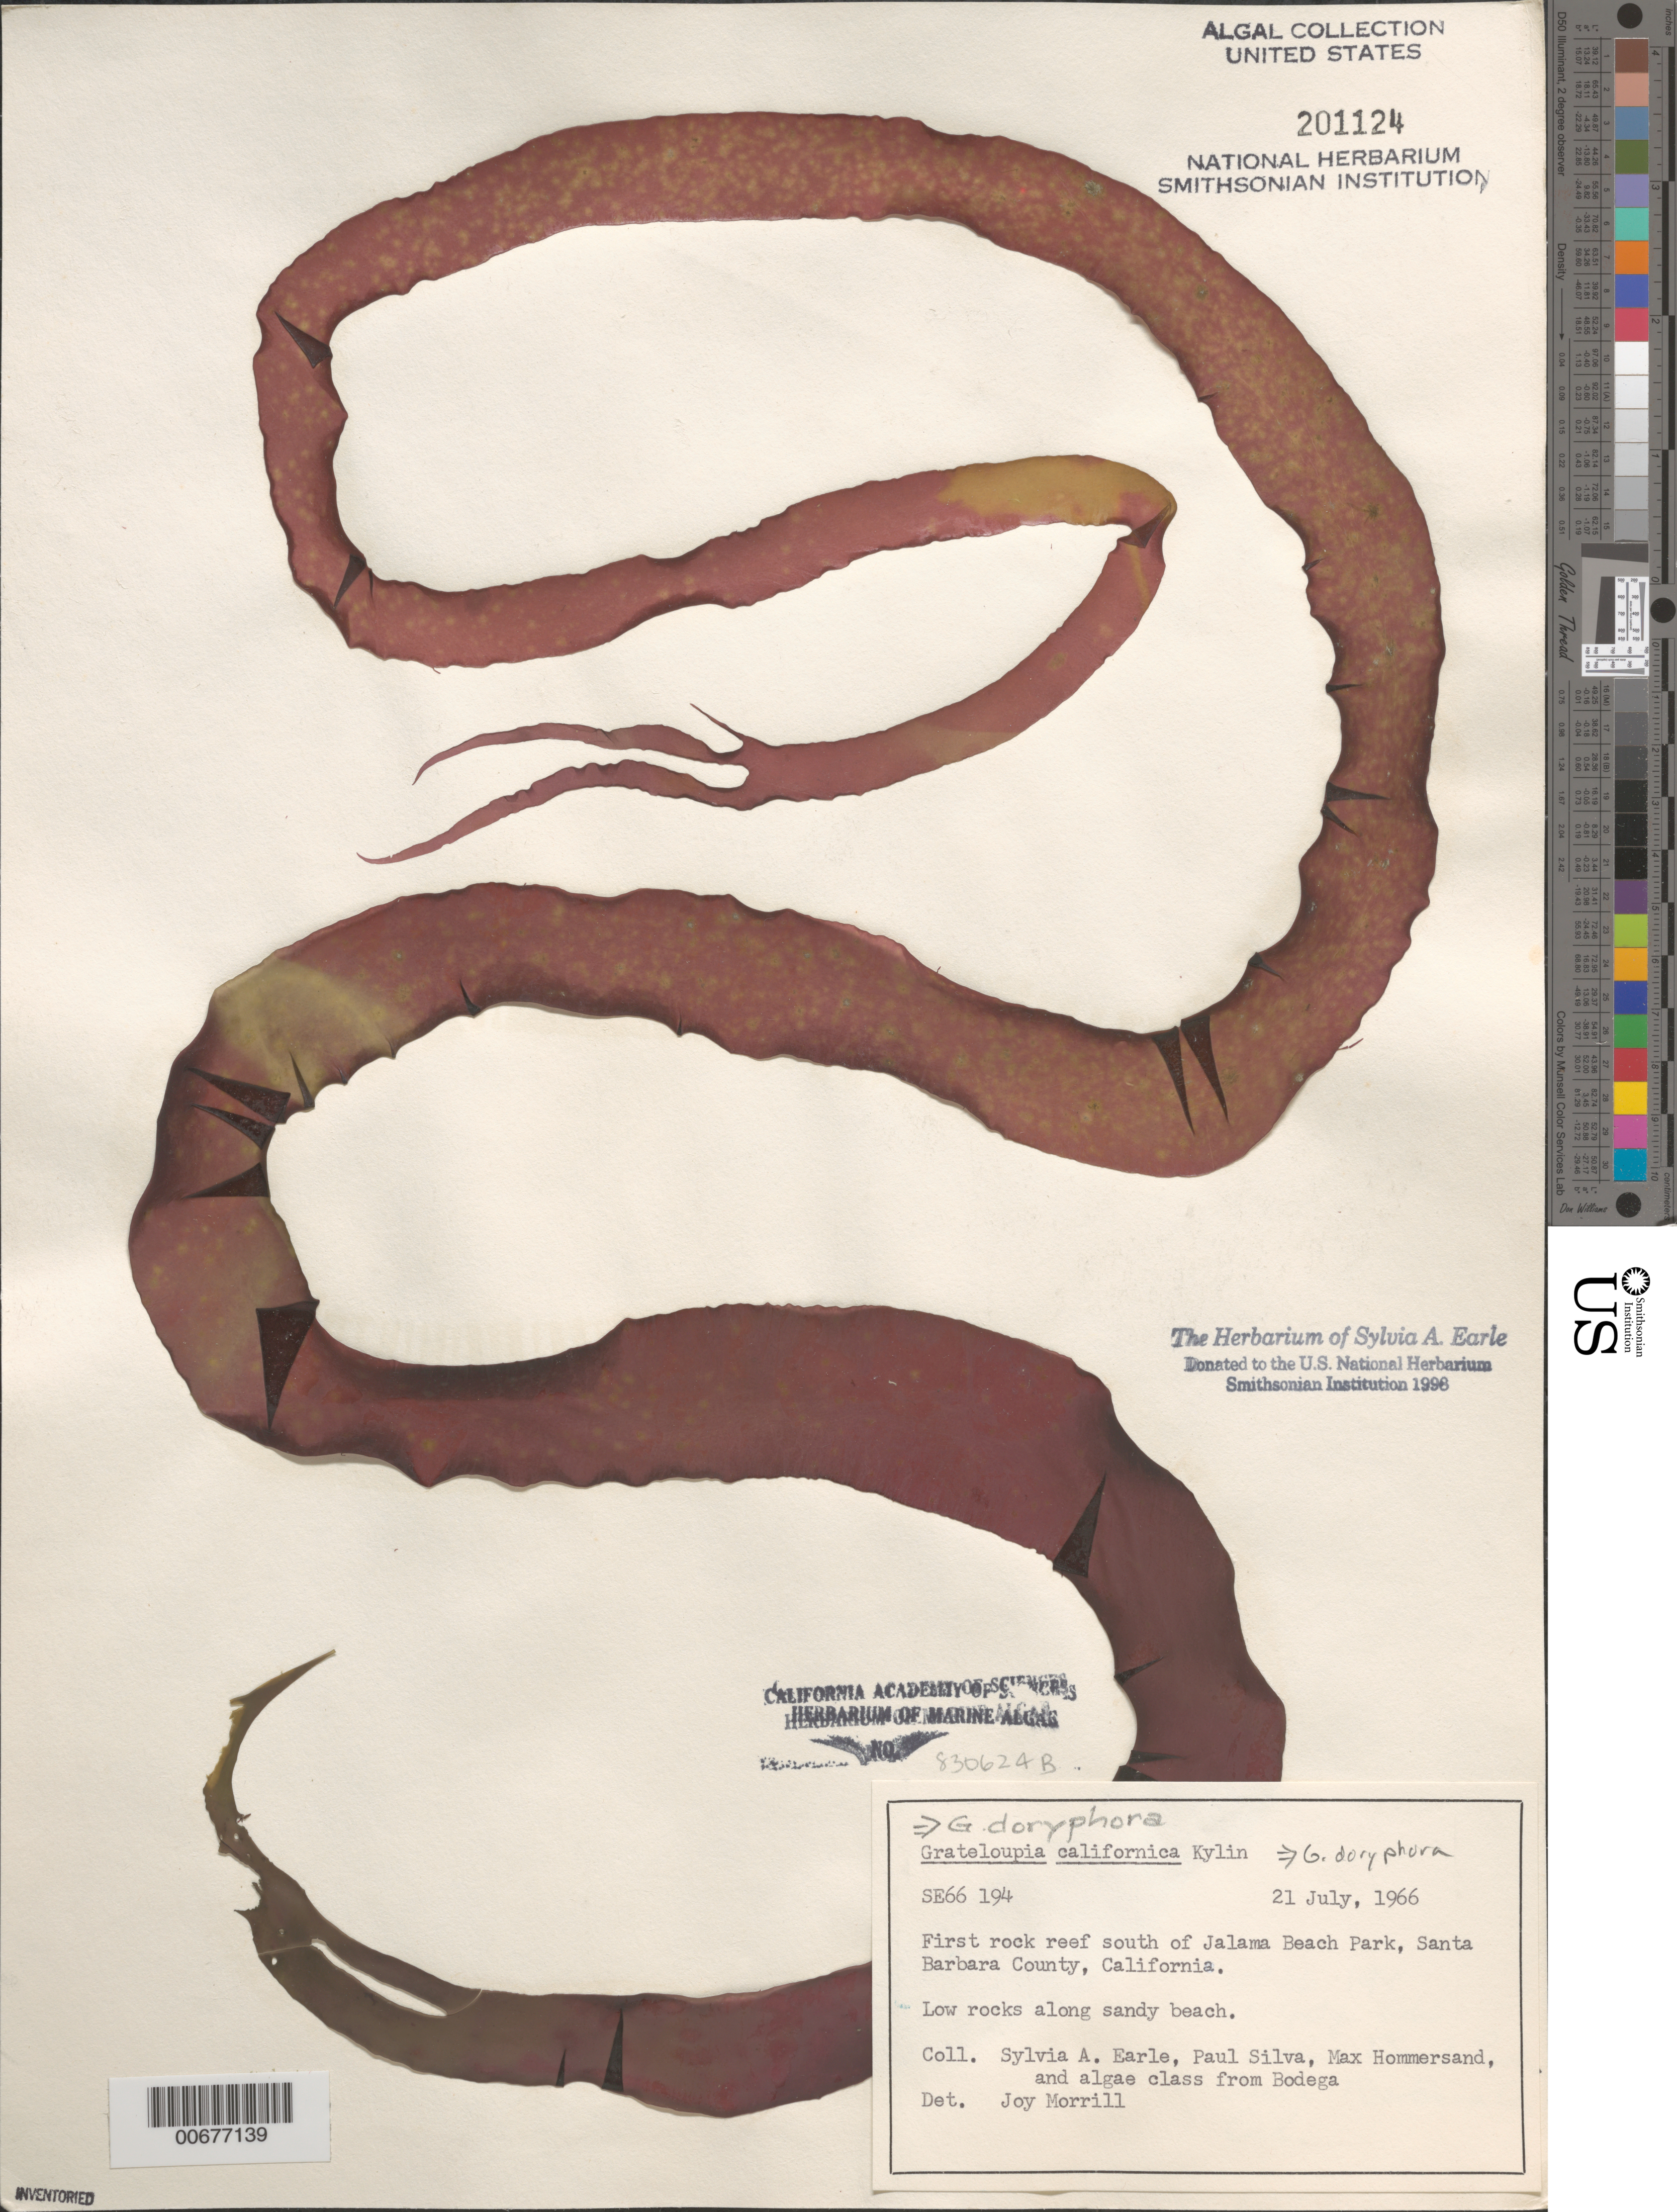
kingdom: Plantae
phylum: Rhodophyta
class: Florideophyceae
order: Halymeniales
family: Halymeniaceae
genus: Grateloupia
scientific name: Grateloupia doryphora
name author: (Mont.) Howe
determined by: Morrill, J.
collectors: S. A. Earle, P. C. Silva, M. H. Hommersand & Bodega Algae Class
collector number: SE 66194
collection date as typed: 21 Jul 1966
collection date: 1966-07-21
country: United States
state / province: California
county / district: Santa Barbara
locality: Reef south of Jalama Beach Park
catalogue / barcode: US 201124